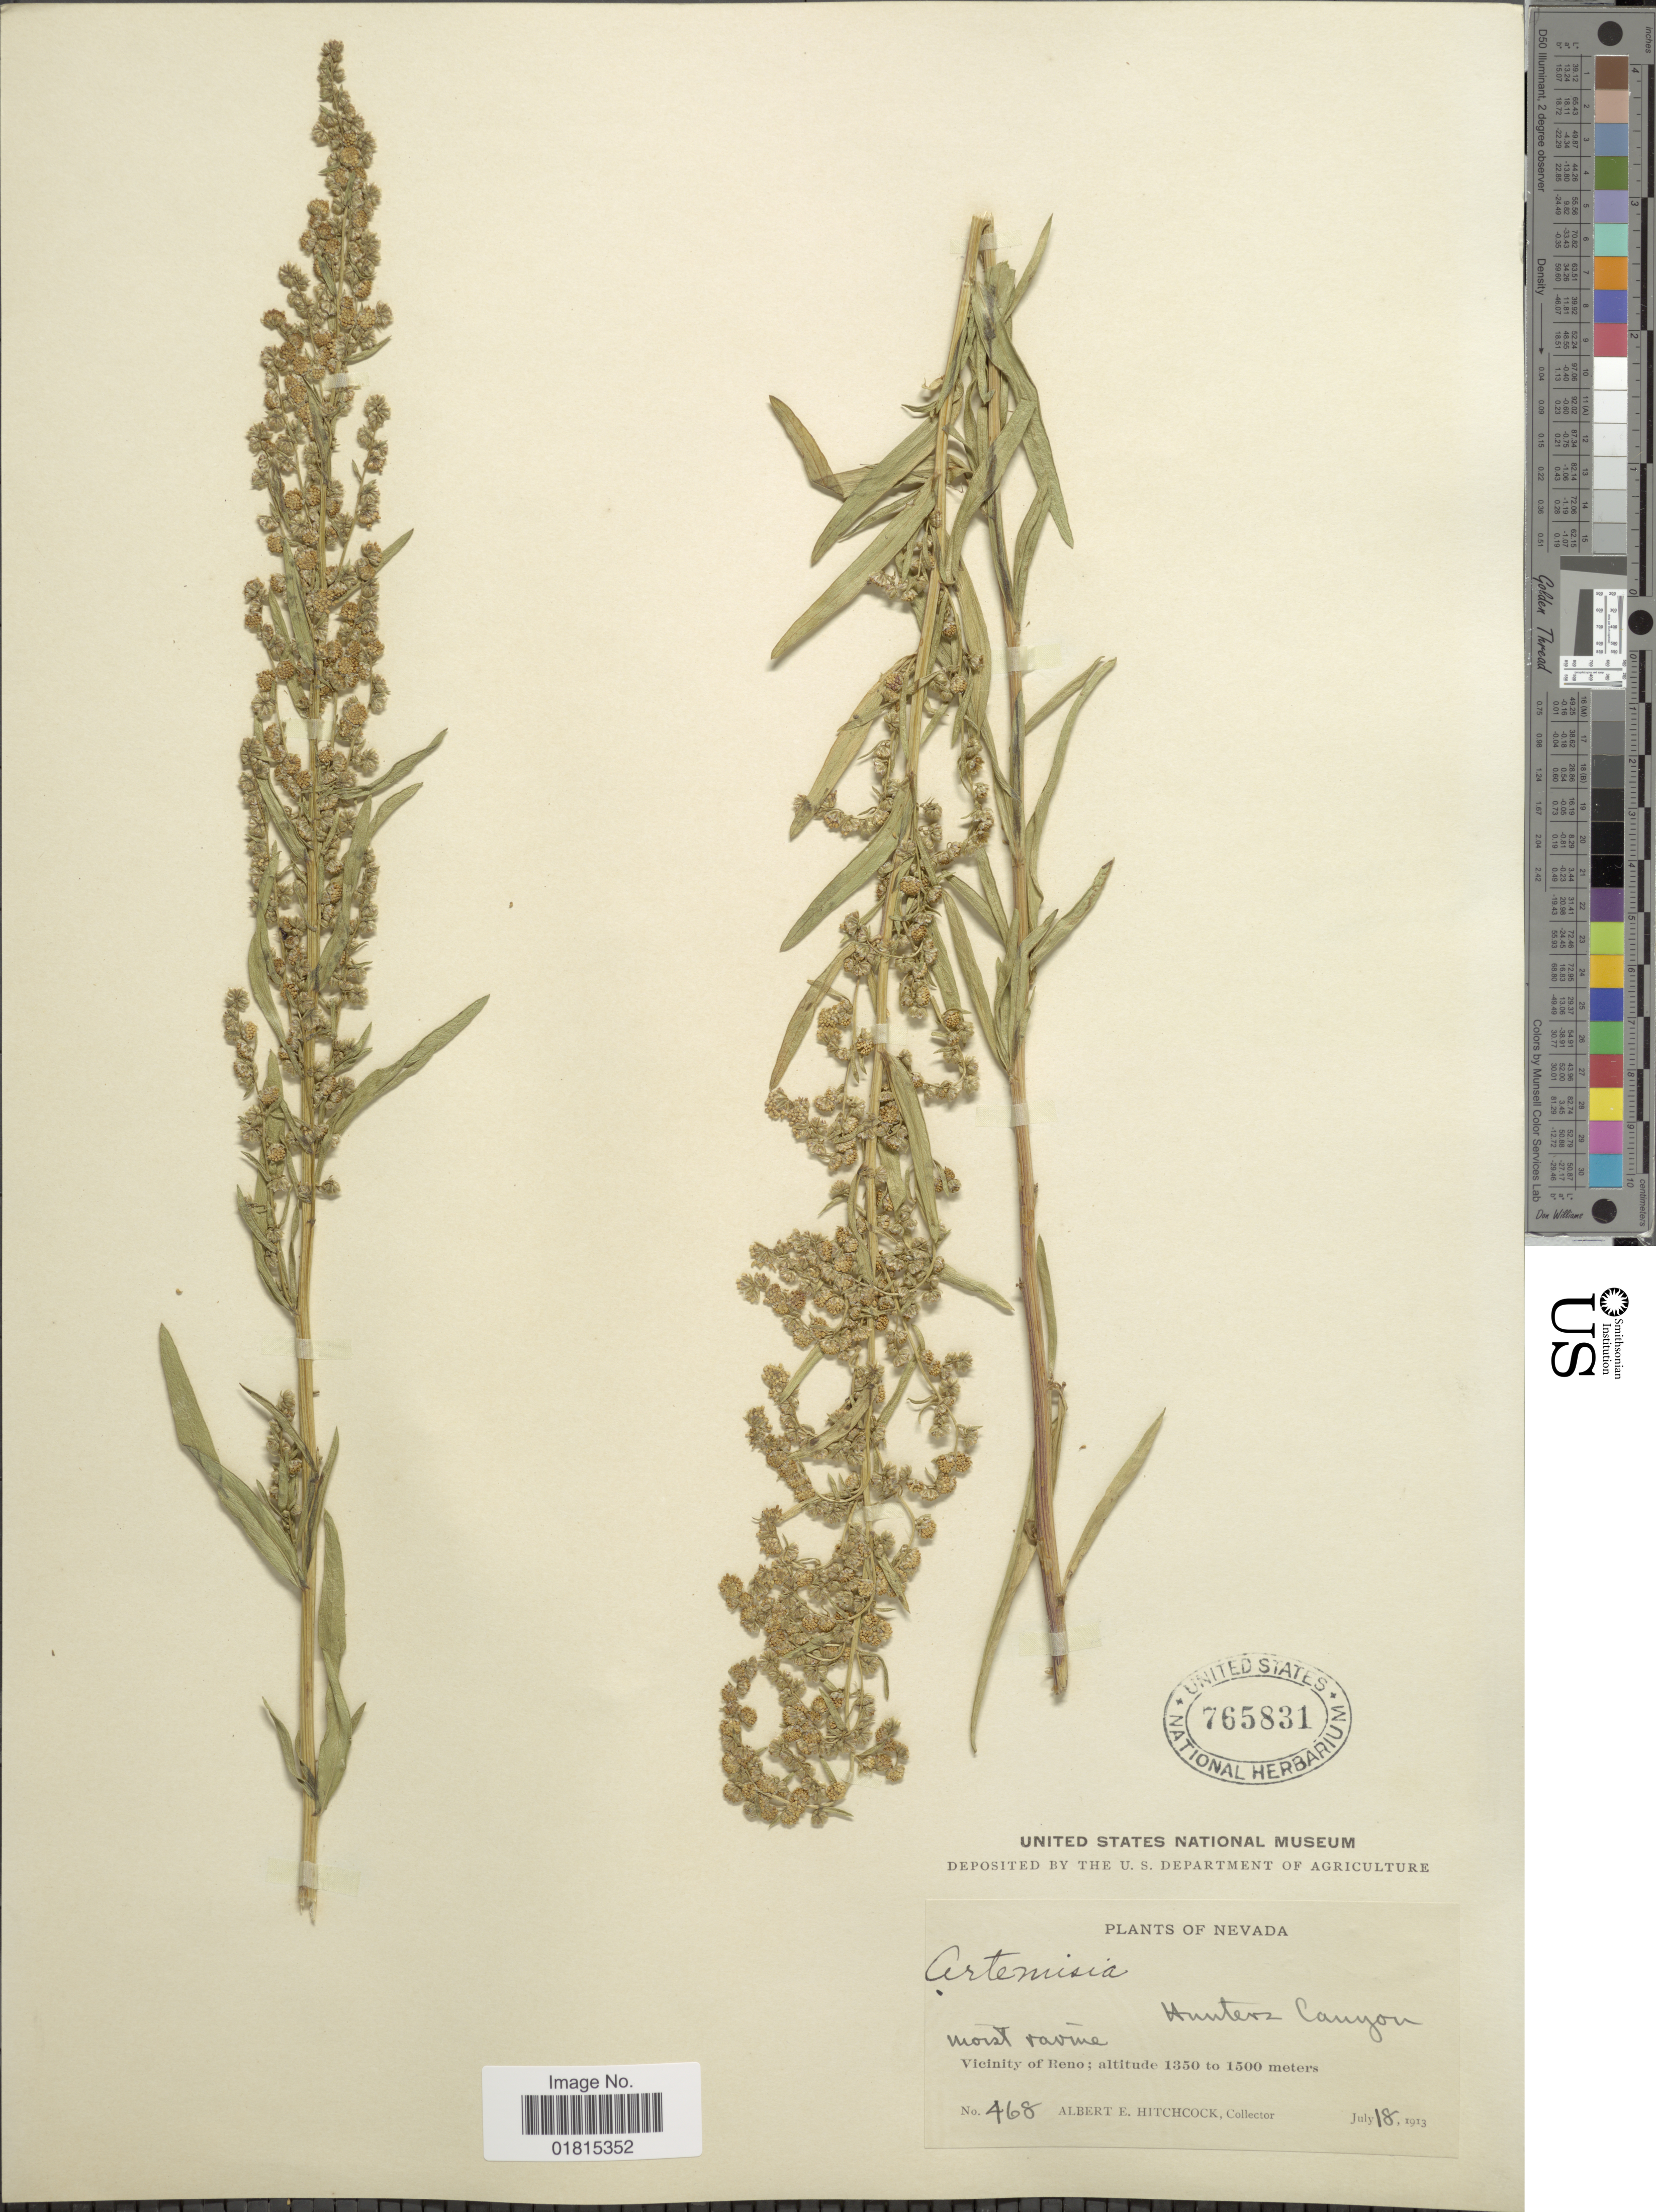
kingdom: Plantae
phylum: Tracheophyta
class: Magnoliopsida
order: Asterales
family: Asteraceae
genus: Artemisia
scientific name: Artemisia dracunculoides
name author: Pursh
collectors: A. Hitchcock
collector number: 468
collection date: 1913-07-18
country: United States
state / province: Nevada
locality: Hunterz Canyon. Moist ravine. Vicinity of Reno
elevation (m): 1350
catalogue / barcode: US 765831